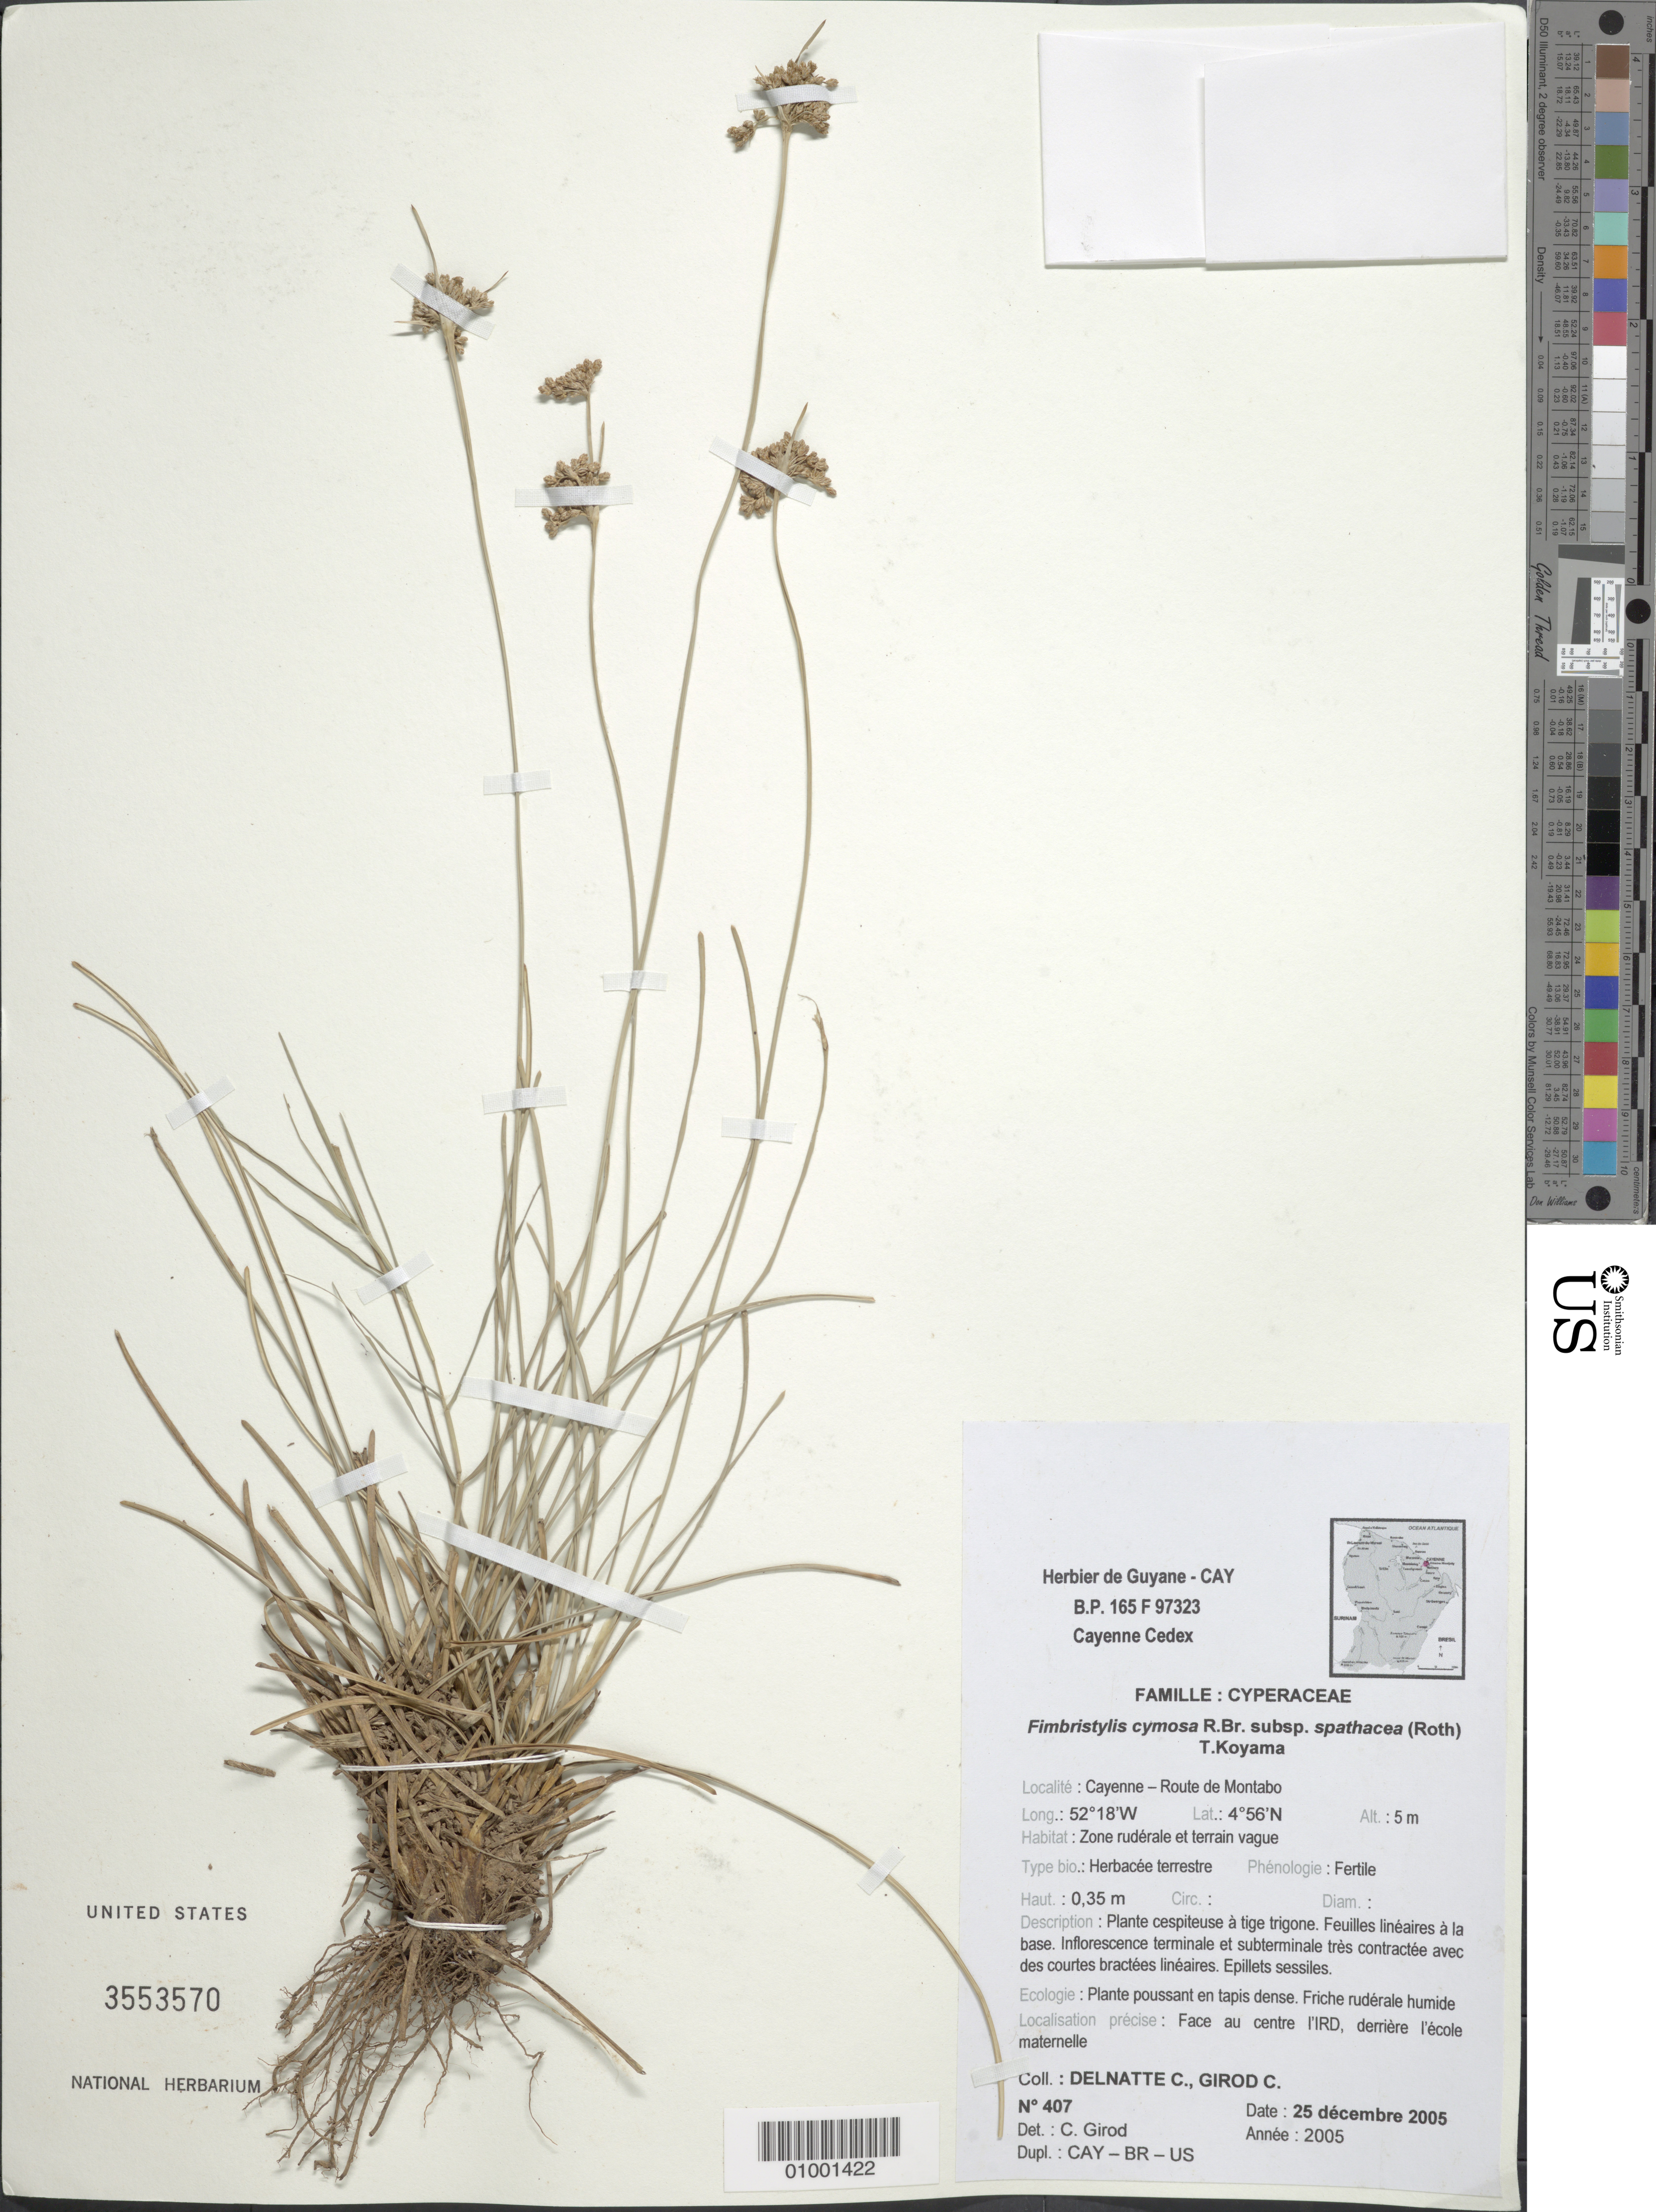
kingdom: Plantae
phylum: Tracheophyta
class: Liliopsida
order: Poales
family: Cyperaceae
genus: Fimbristylis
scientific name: Fimbristylis cymosa subsp. spathacea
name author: (Roth) T. Koyama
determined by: Girod, C.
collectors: C. Delnatte & C. Girod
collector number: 407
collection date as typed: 25-Dec-05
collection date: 2005-12-25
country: French Guiana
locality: Cayenne - Route de Montabo, face au centre l'IRD, derriere l'ecole maternelle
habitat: Zone ruderale et terraine vague. Plante poussant en tapis dense. Friche ruderale humide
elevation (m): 5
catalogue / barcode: US 3553570